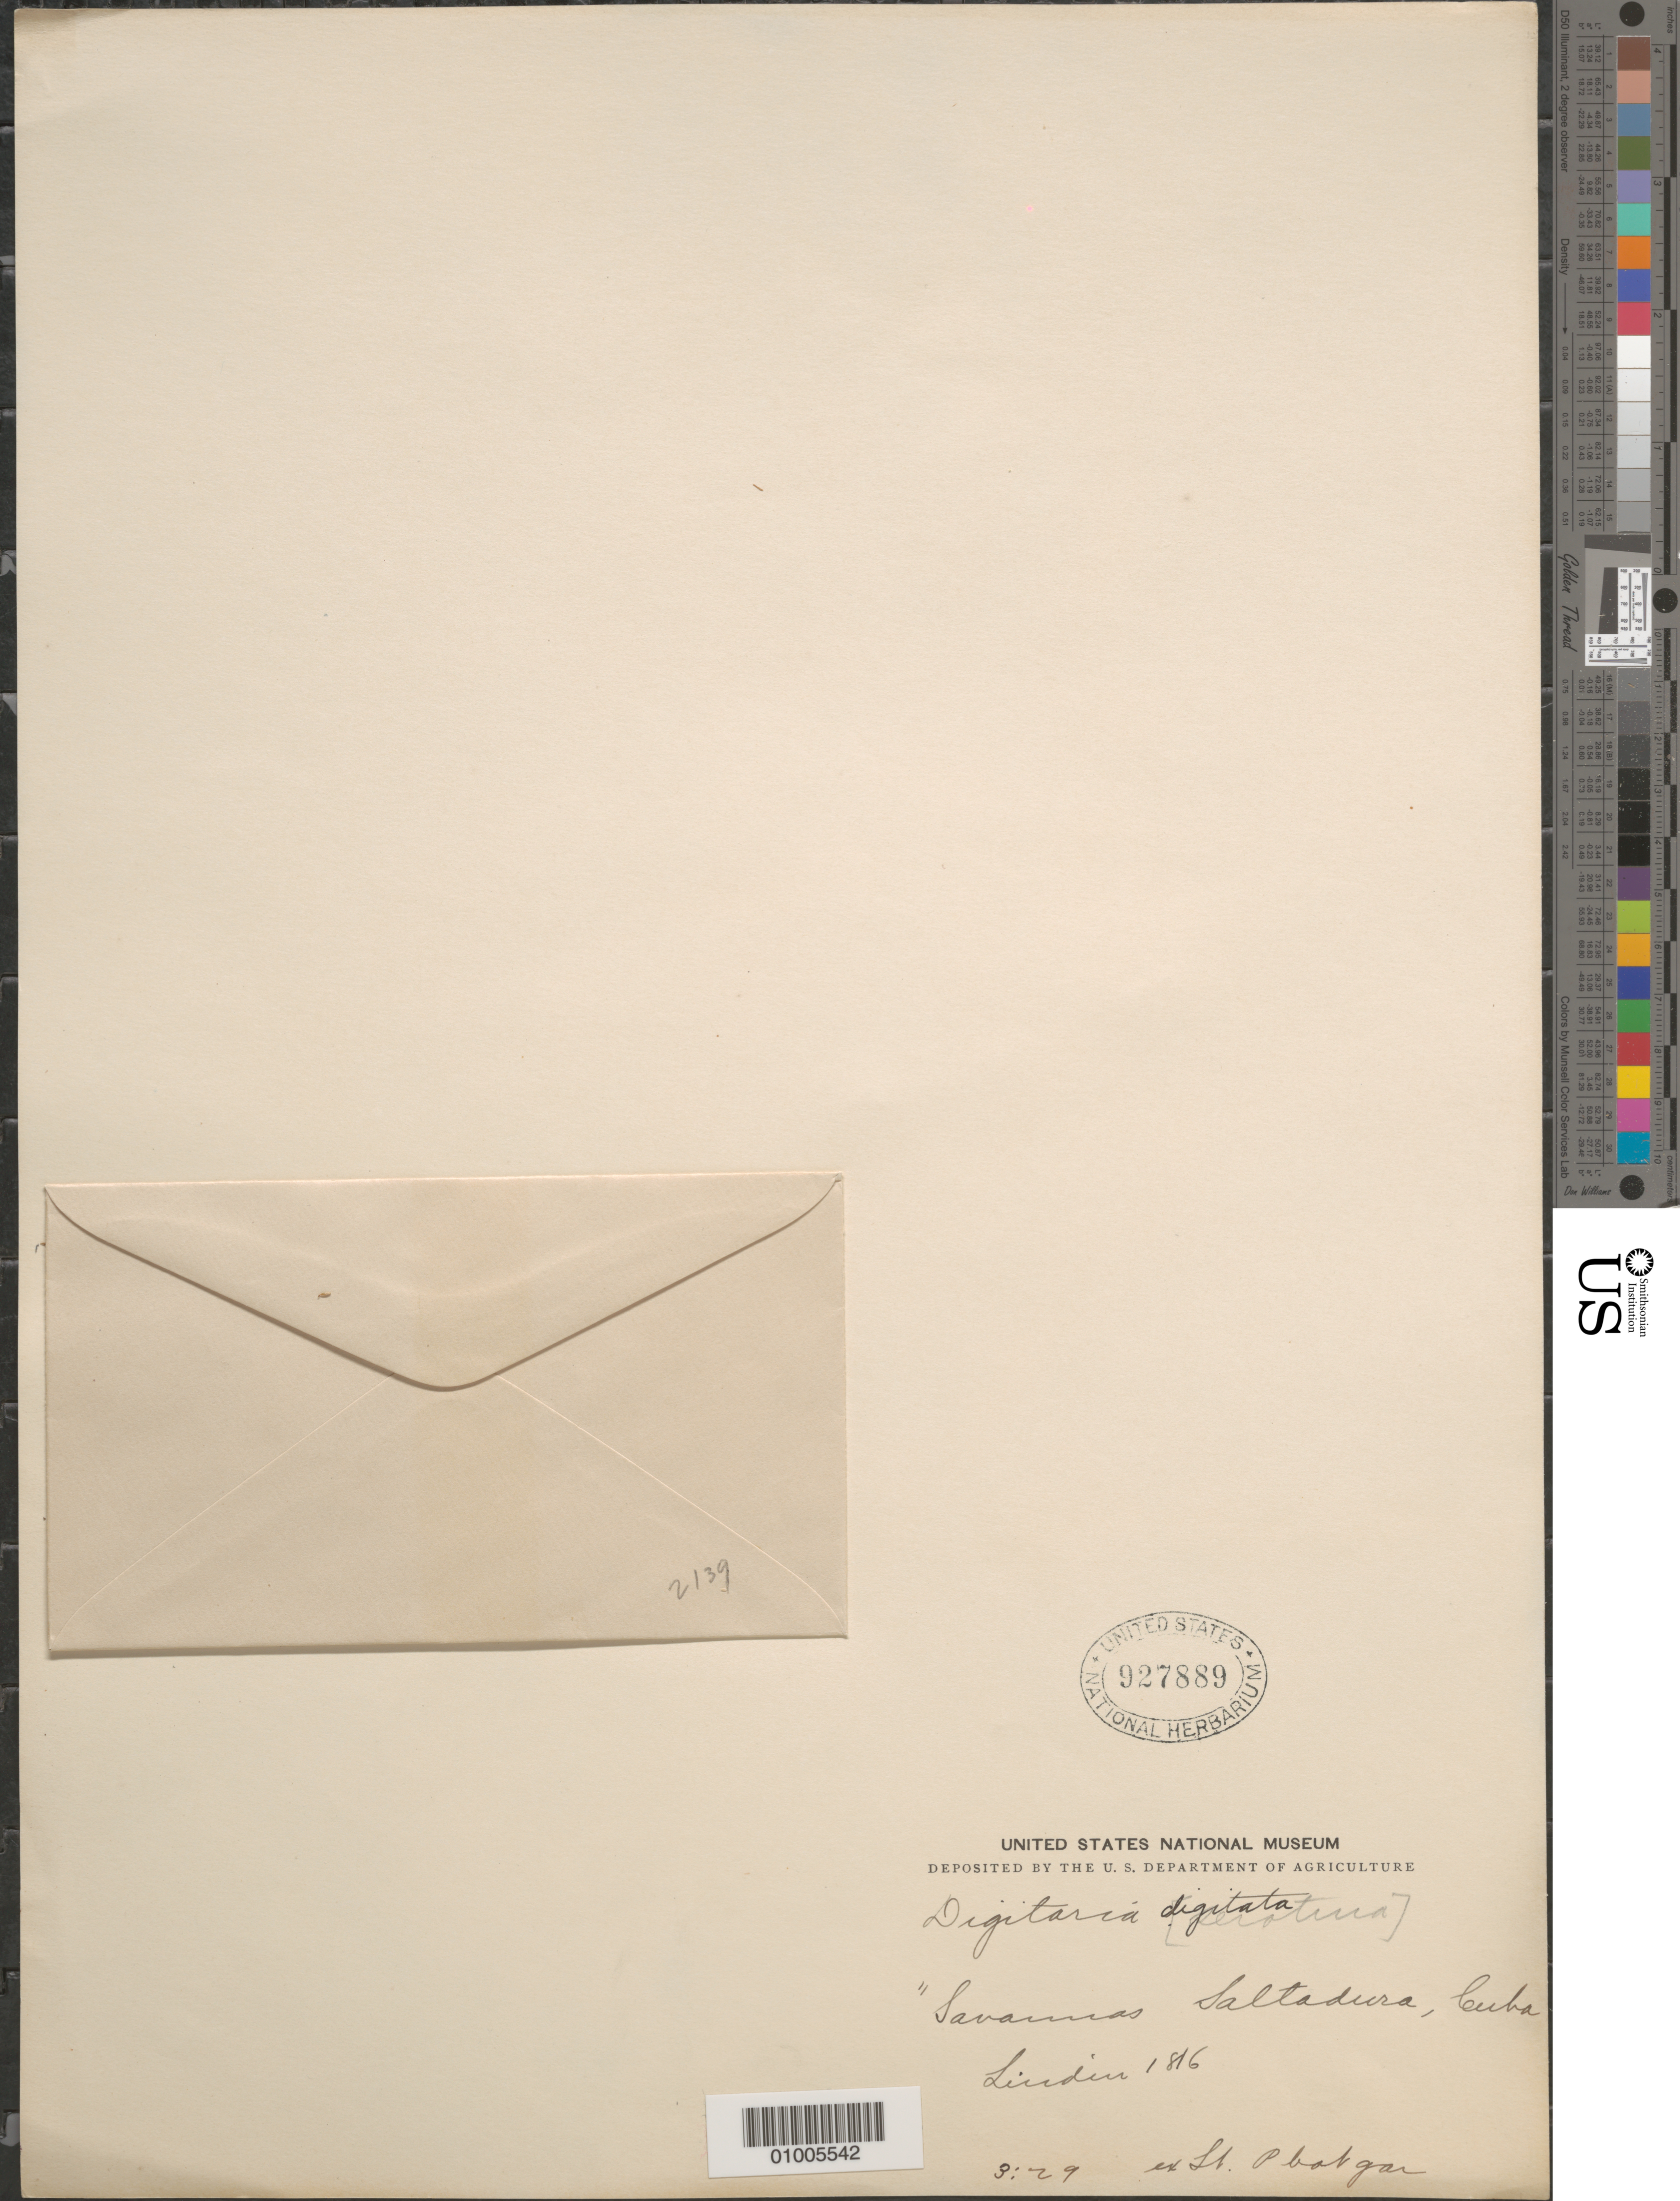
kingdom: Plantae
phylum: Tracheophyta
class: Liliopsida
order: Poales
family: Poaceae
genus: Digitaria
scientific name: Digitaria horizontalis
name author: Willd.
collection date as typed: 1816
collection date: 1816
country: Cuba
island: Cuba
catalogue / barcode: US 927889